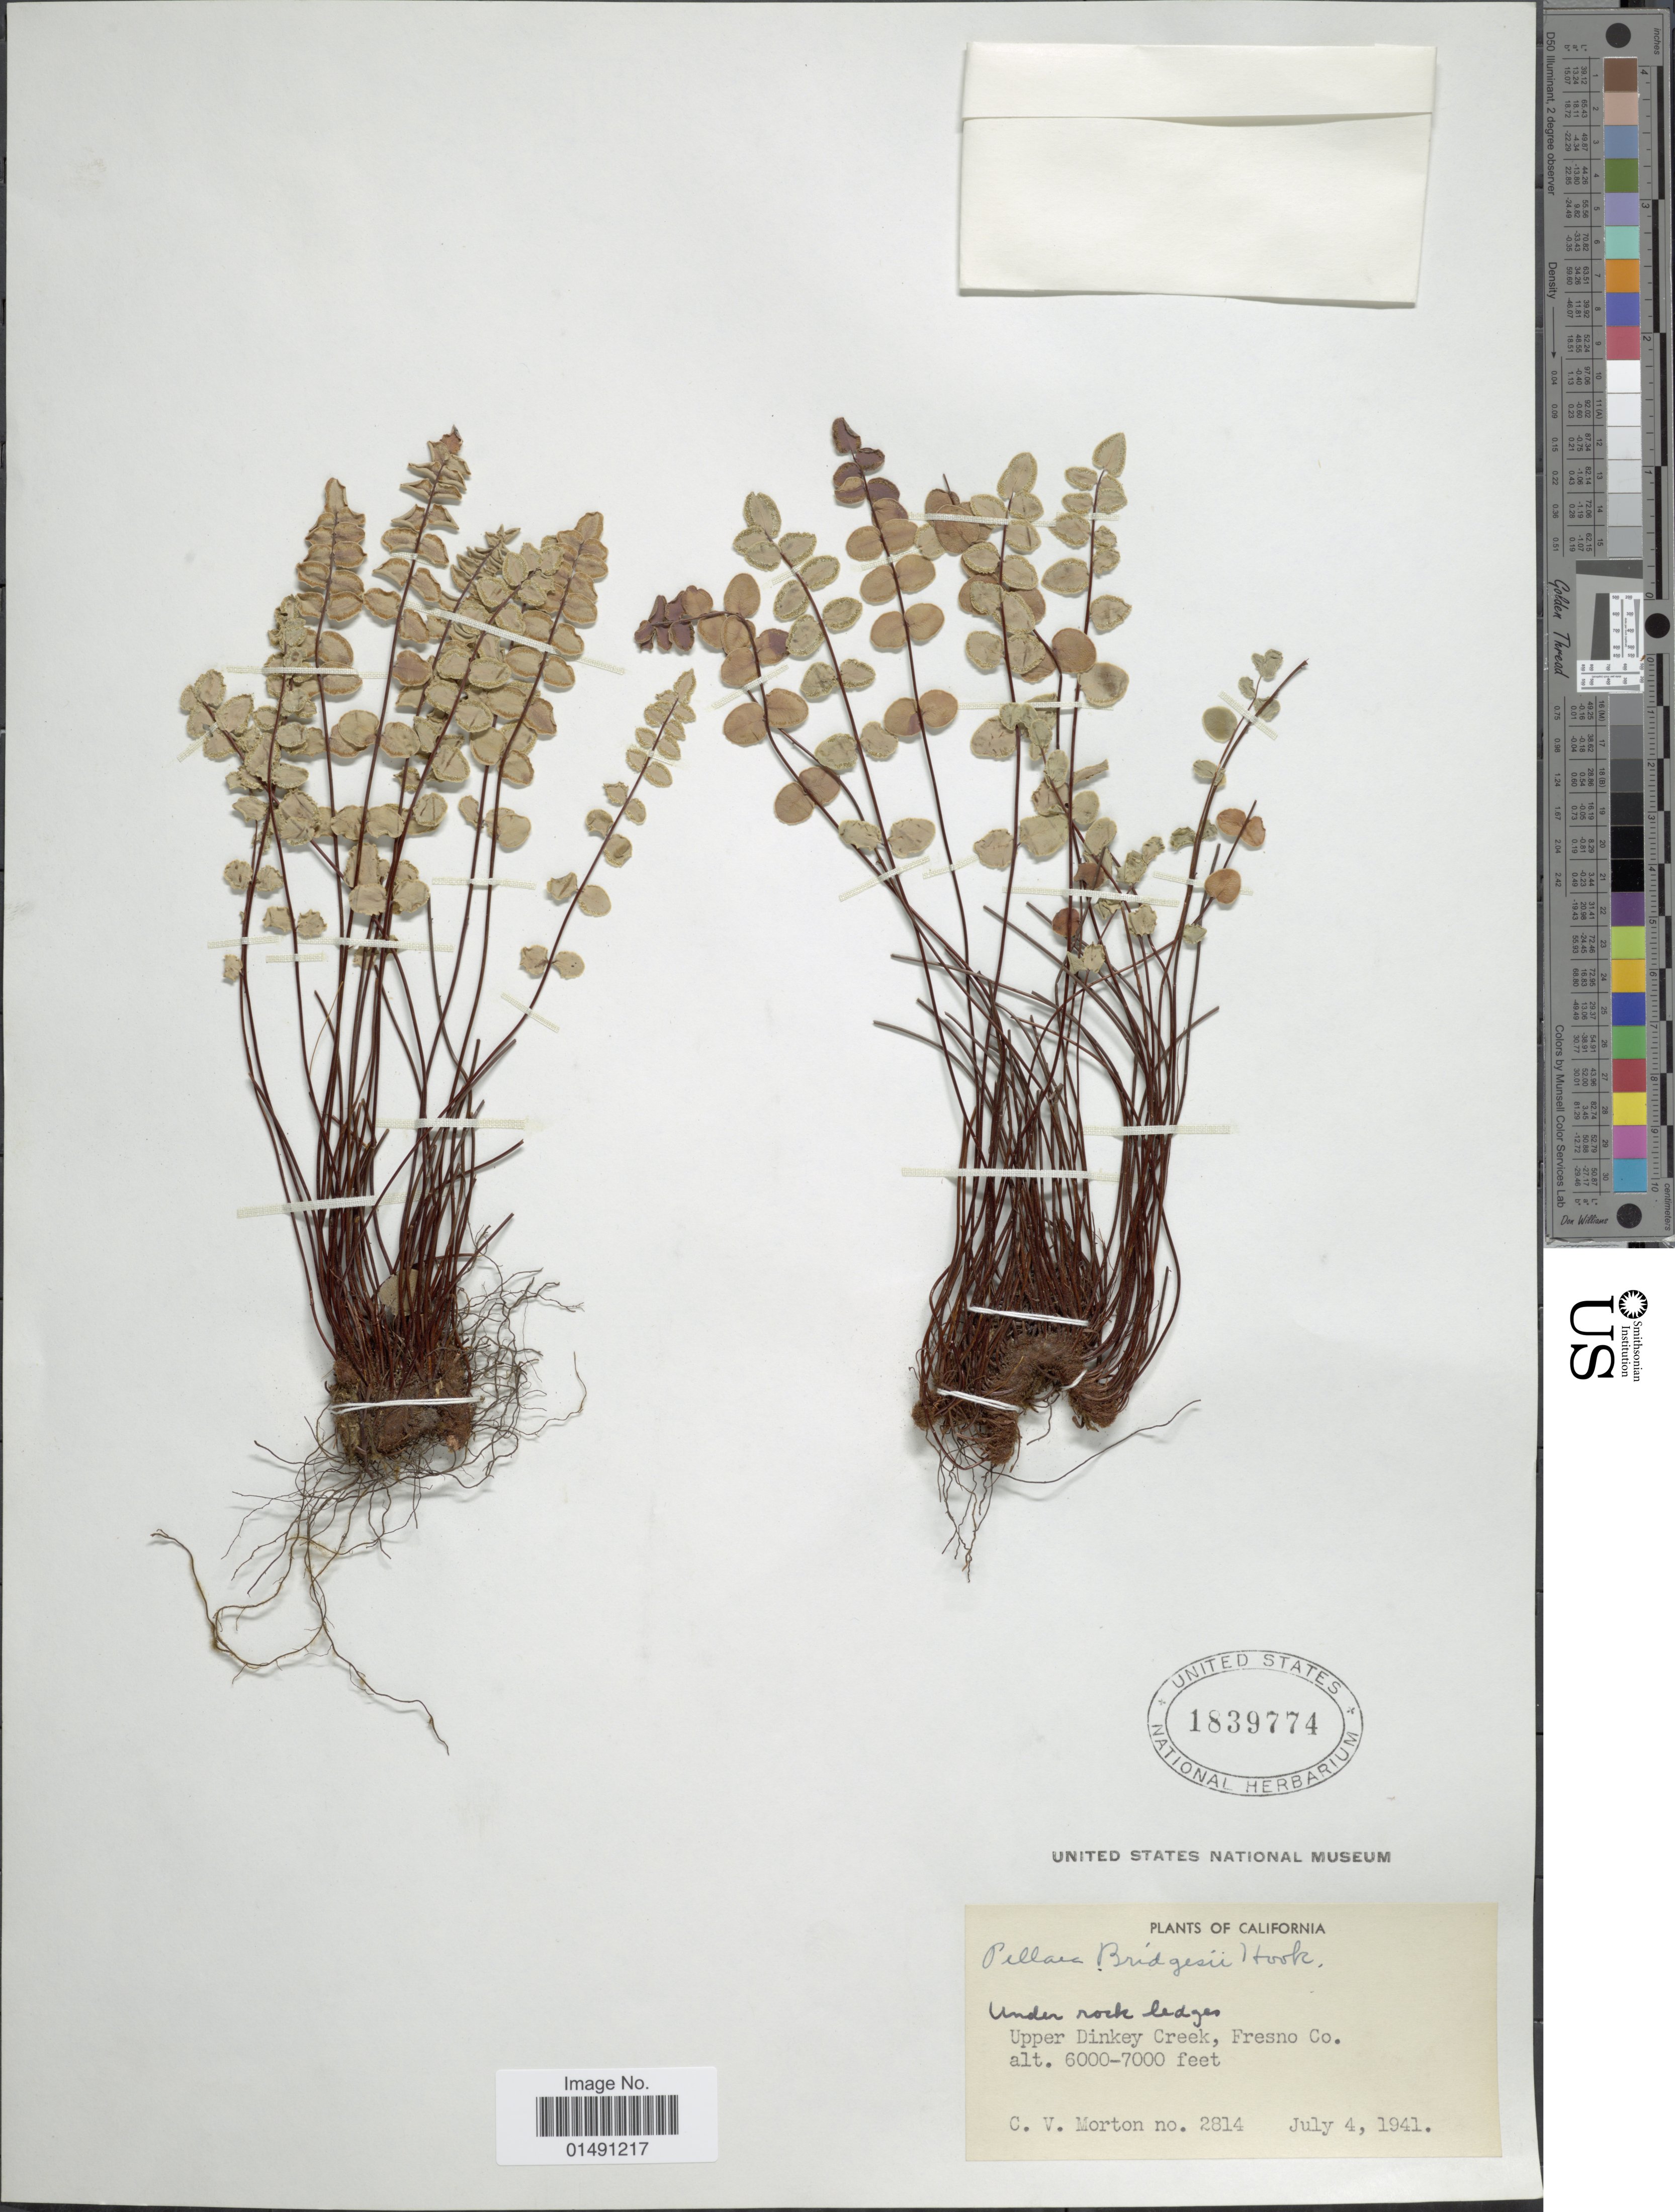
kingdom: Plantae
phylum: Tracheophyta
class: Polypodiopsida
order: Polypodiales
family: Pteridaceae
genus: Pellaea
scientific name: Pellaea bridgesii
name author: Hook.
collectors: C. V. Morton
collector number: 2814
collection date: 1941-07-04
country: United States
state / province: California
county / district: Fresno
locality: Upper Dinkey Creek, Fresno Co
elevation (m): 1829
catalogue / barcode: US 1839774